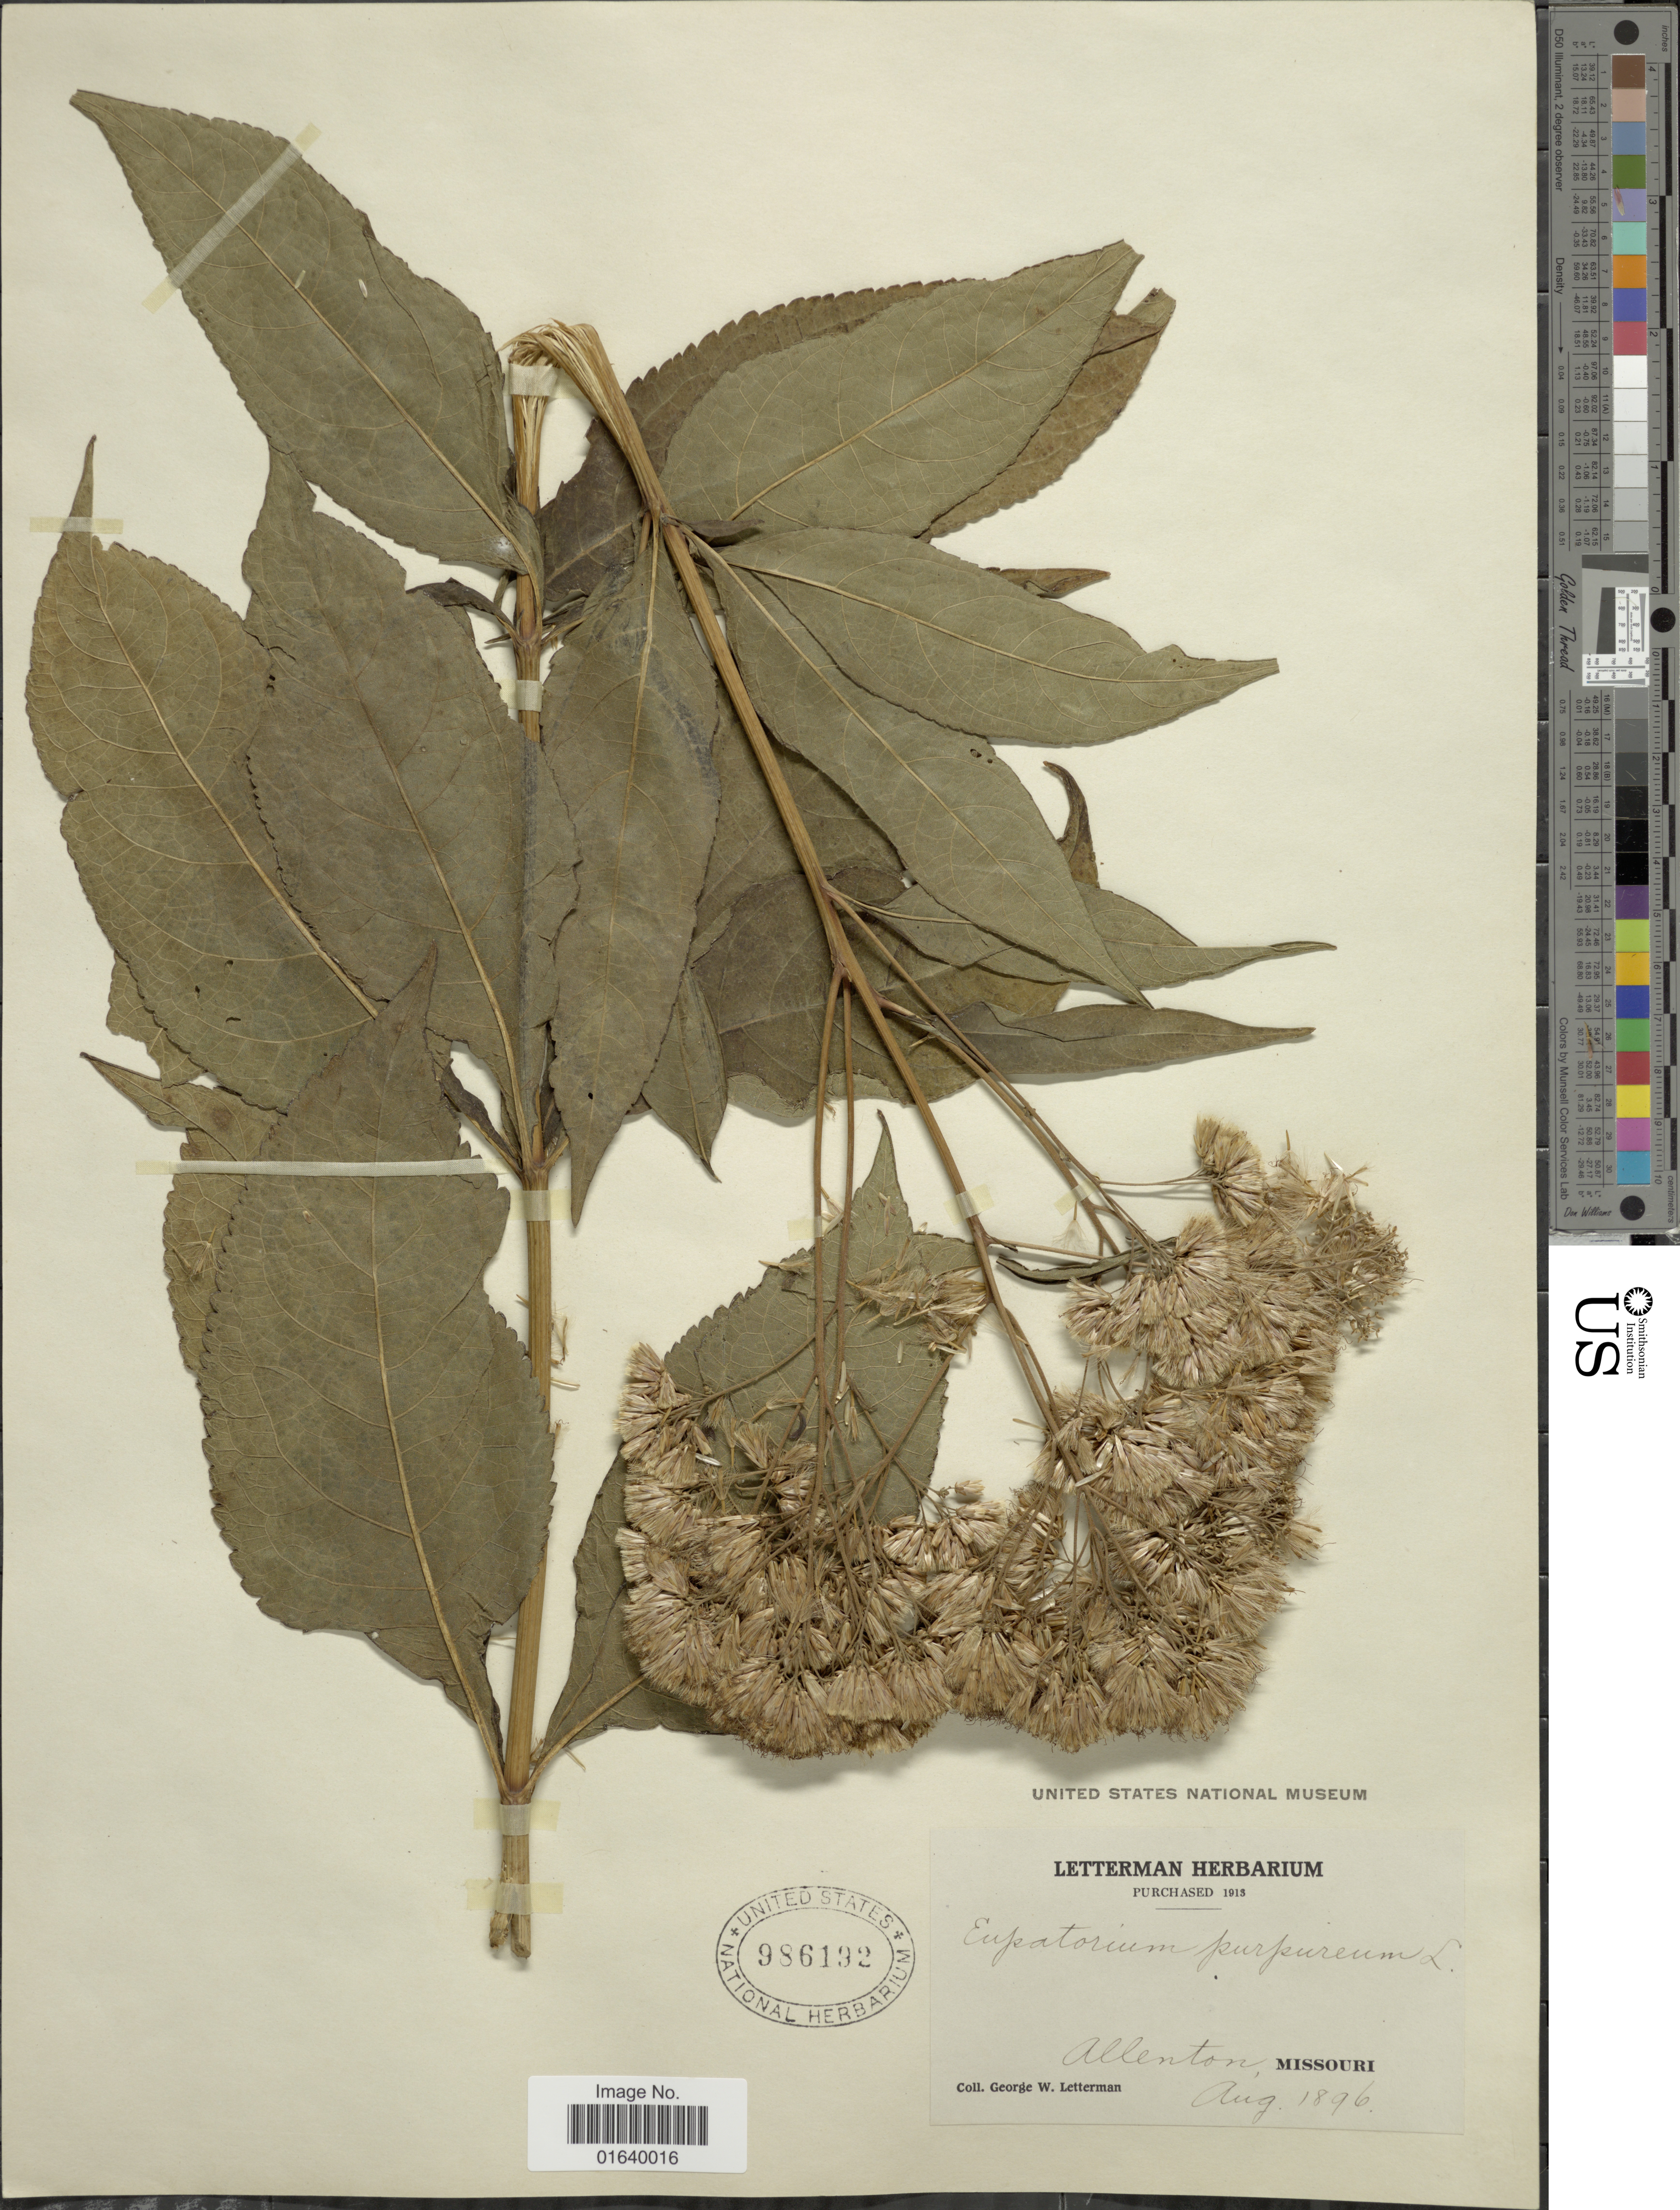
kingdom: Plantae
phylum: Tracheophyta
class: Magnoliopsida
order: Asterales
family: Asteraceae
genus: Eupatorium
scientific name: Eupatorium purpureum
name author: (L.) E.E. Lamont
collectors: G. W. Letterman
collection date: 1896-08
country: United States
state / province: Missouri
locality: Allenton.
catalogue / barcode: US 986192